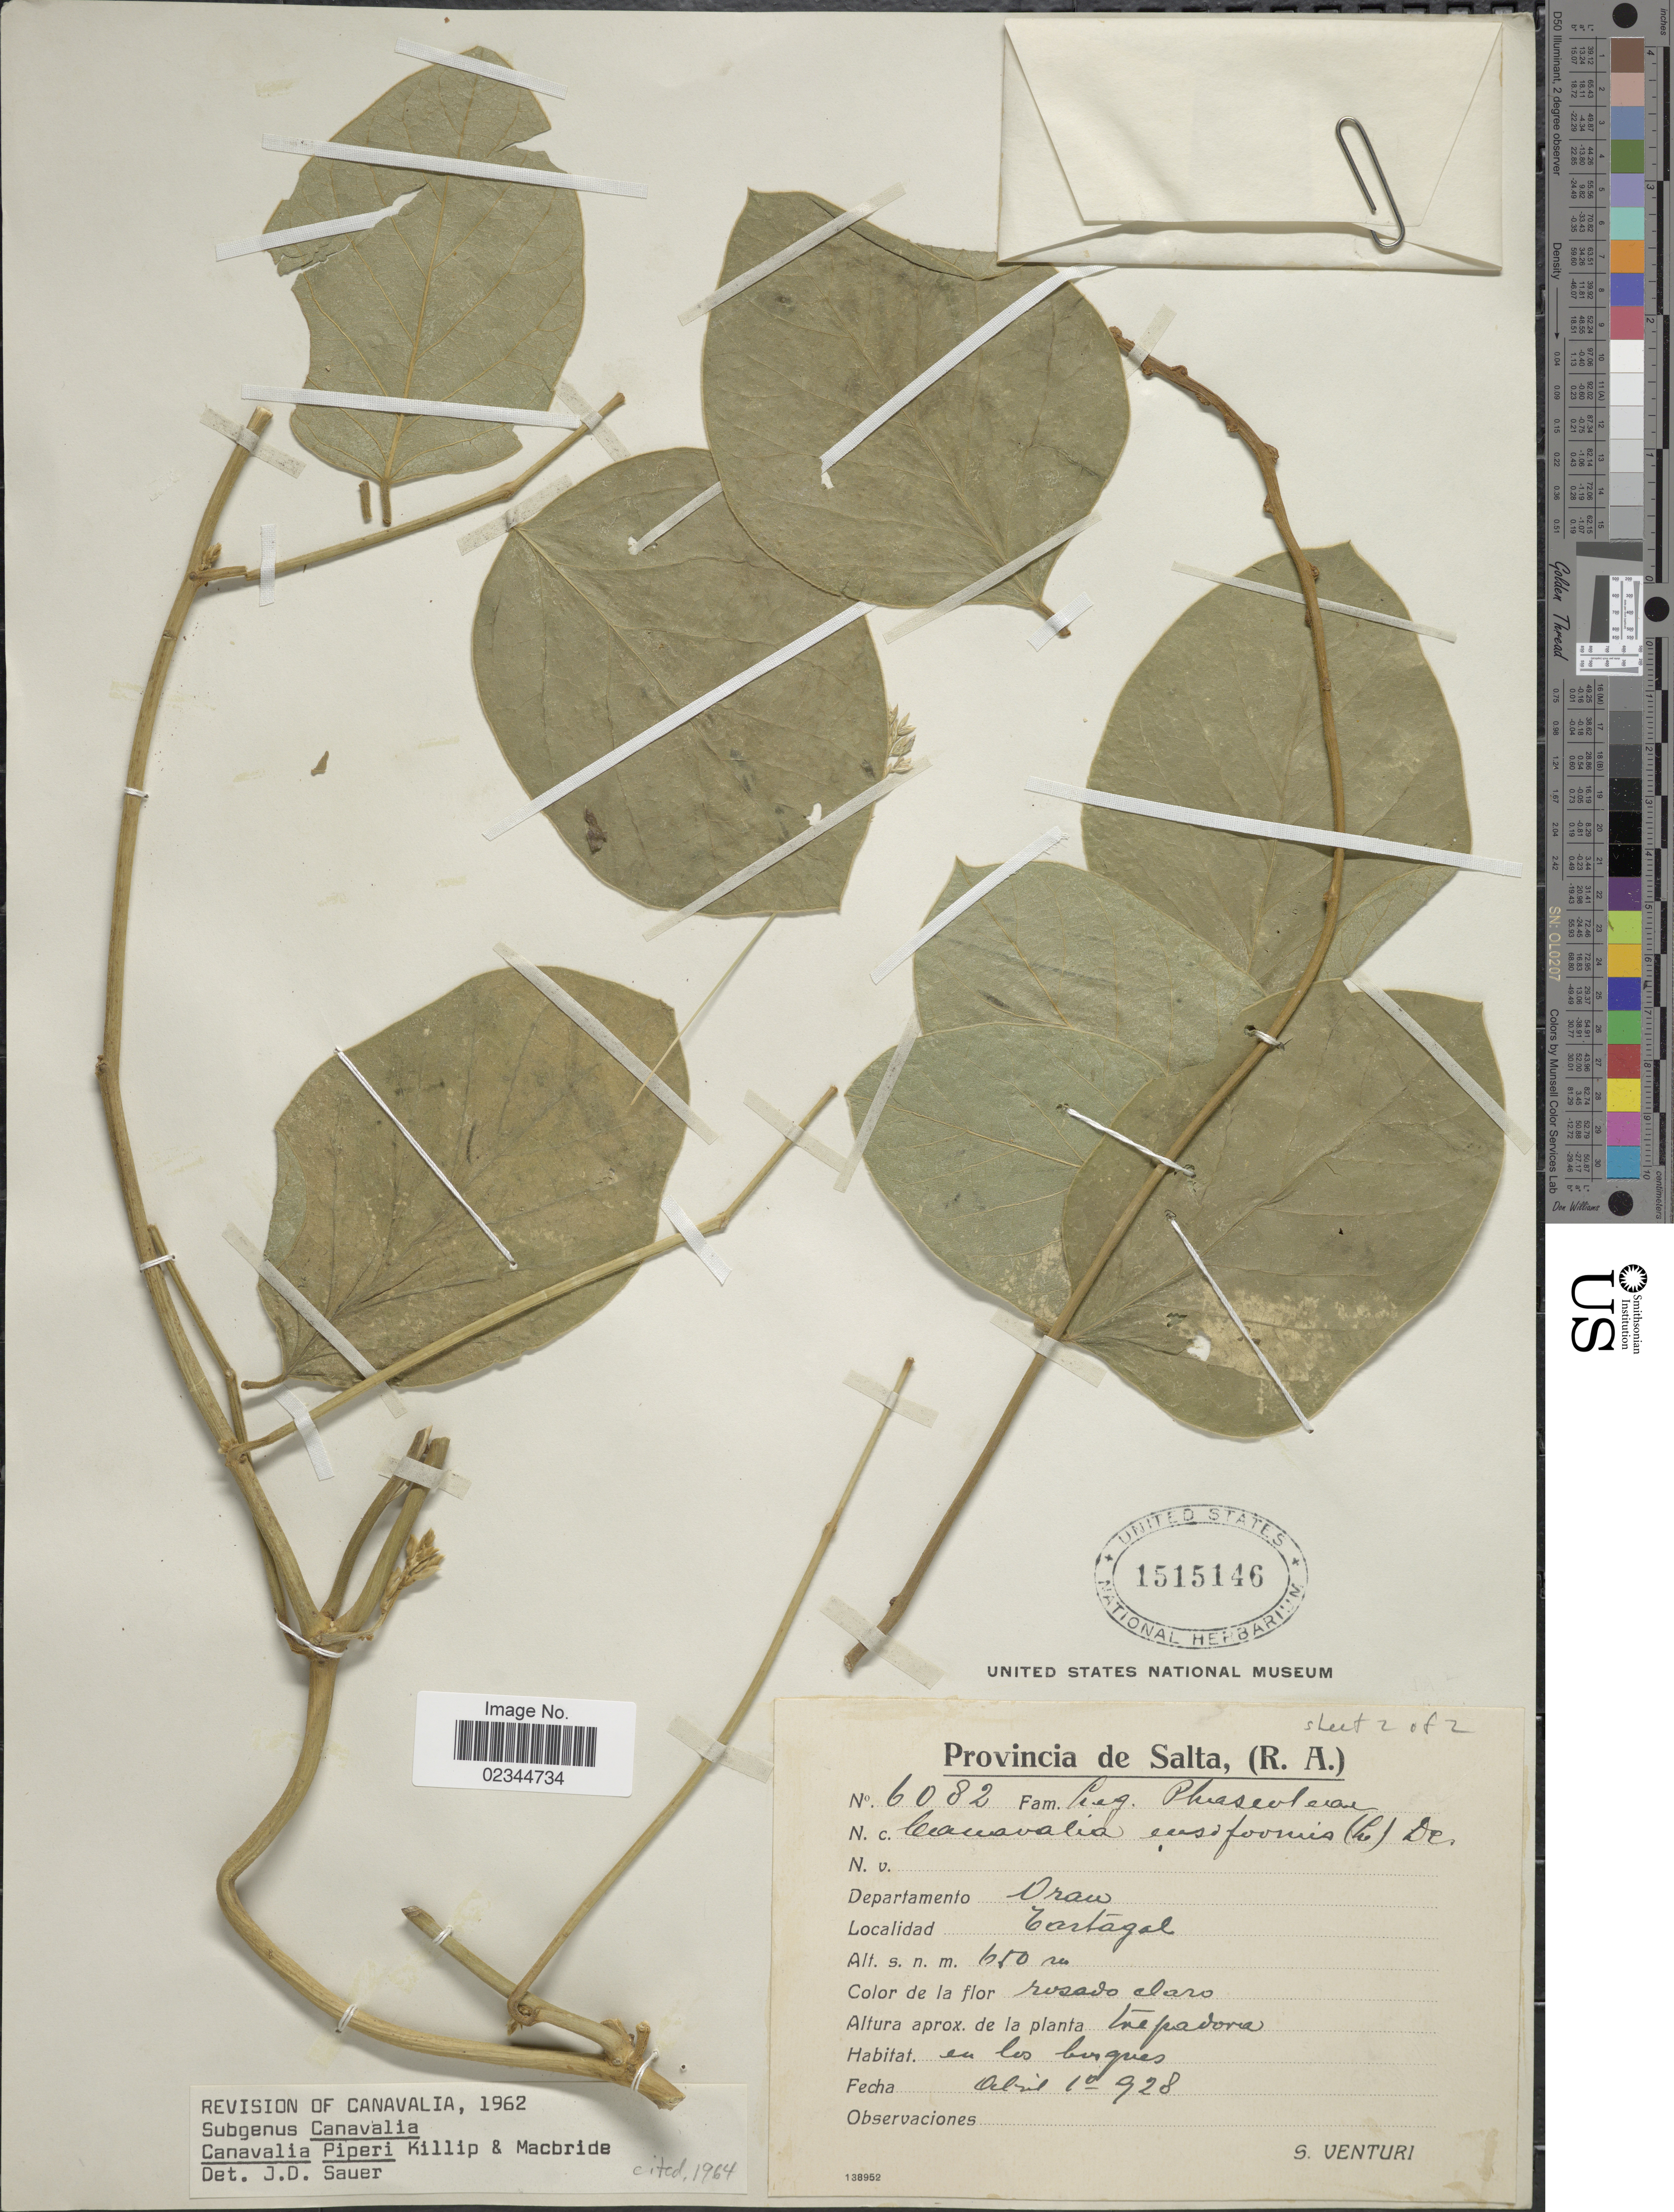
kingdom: Plantae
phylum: Tracheophyta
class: Magnoliopsida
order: Fabales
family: Fabaceae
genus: Canavalia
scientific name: Canavalia piperi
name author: Killip & J.F. Macbr.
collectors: S. Venturi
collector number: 6082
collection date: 1928-04-10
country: Argentina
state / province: Salta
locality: Departamento Oran, Tartagal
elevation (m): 650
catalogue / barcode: US 1515146